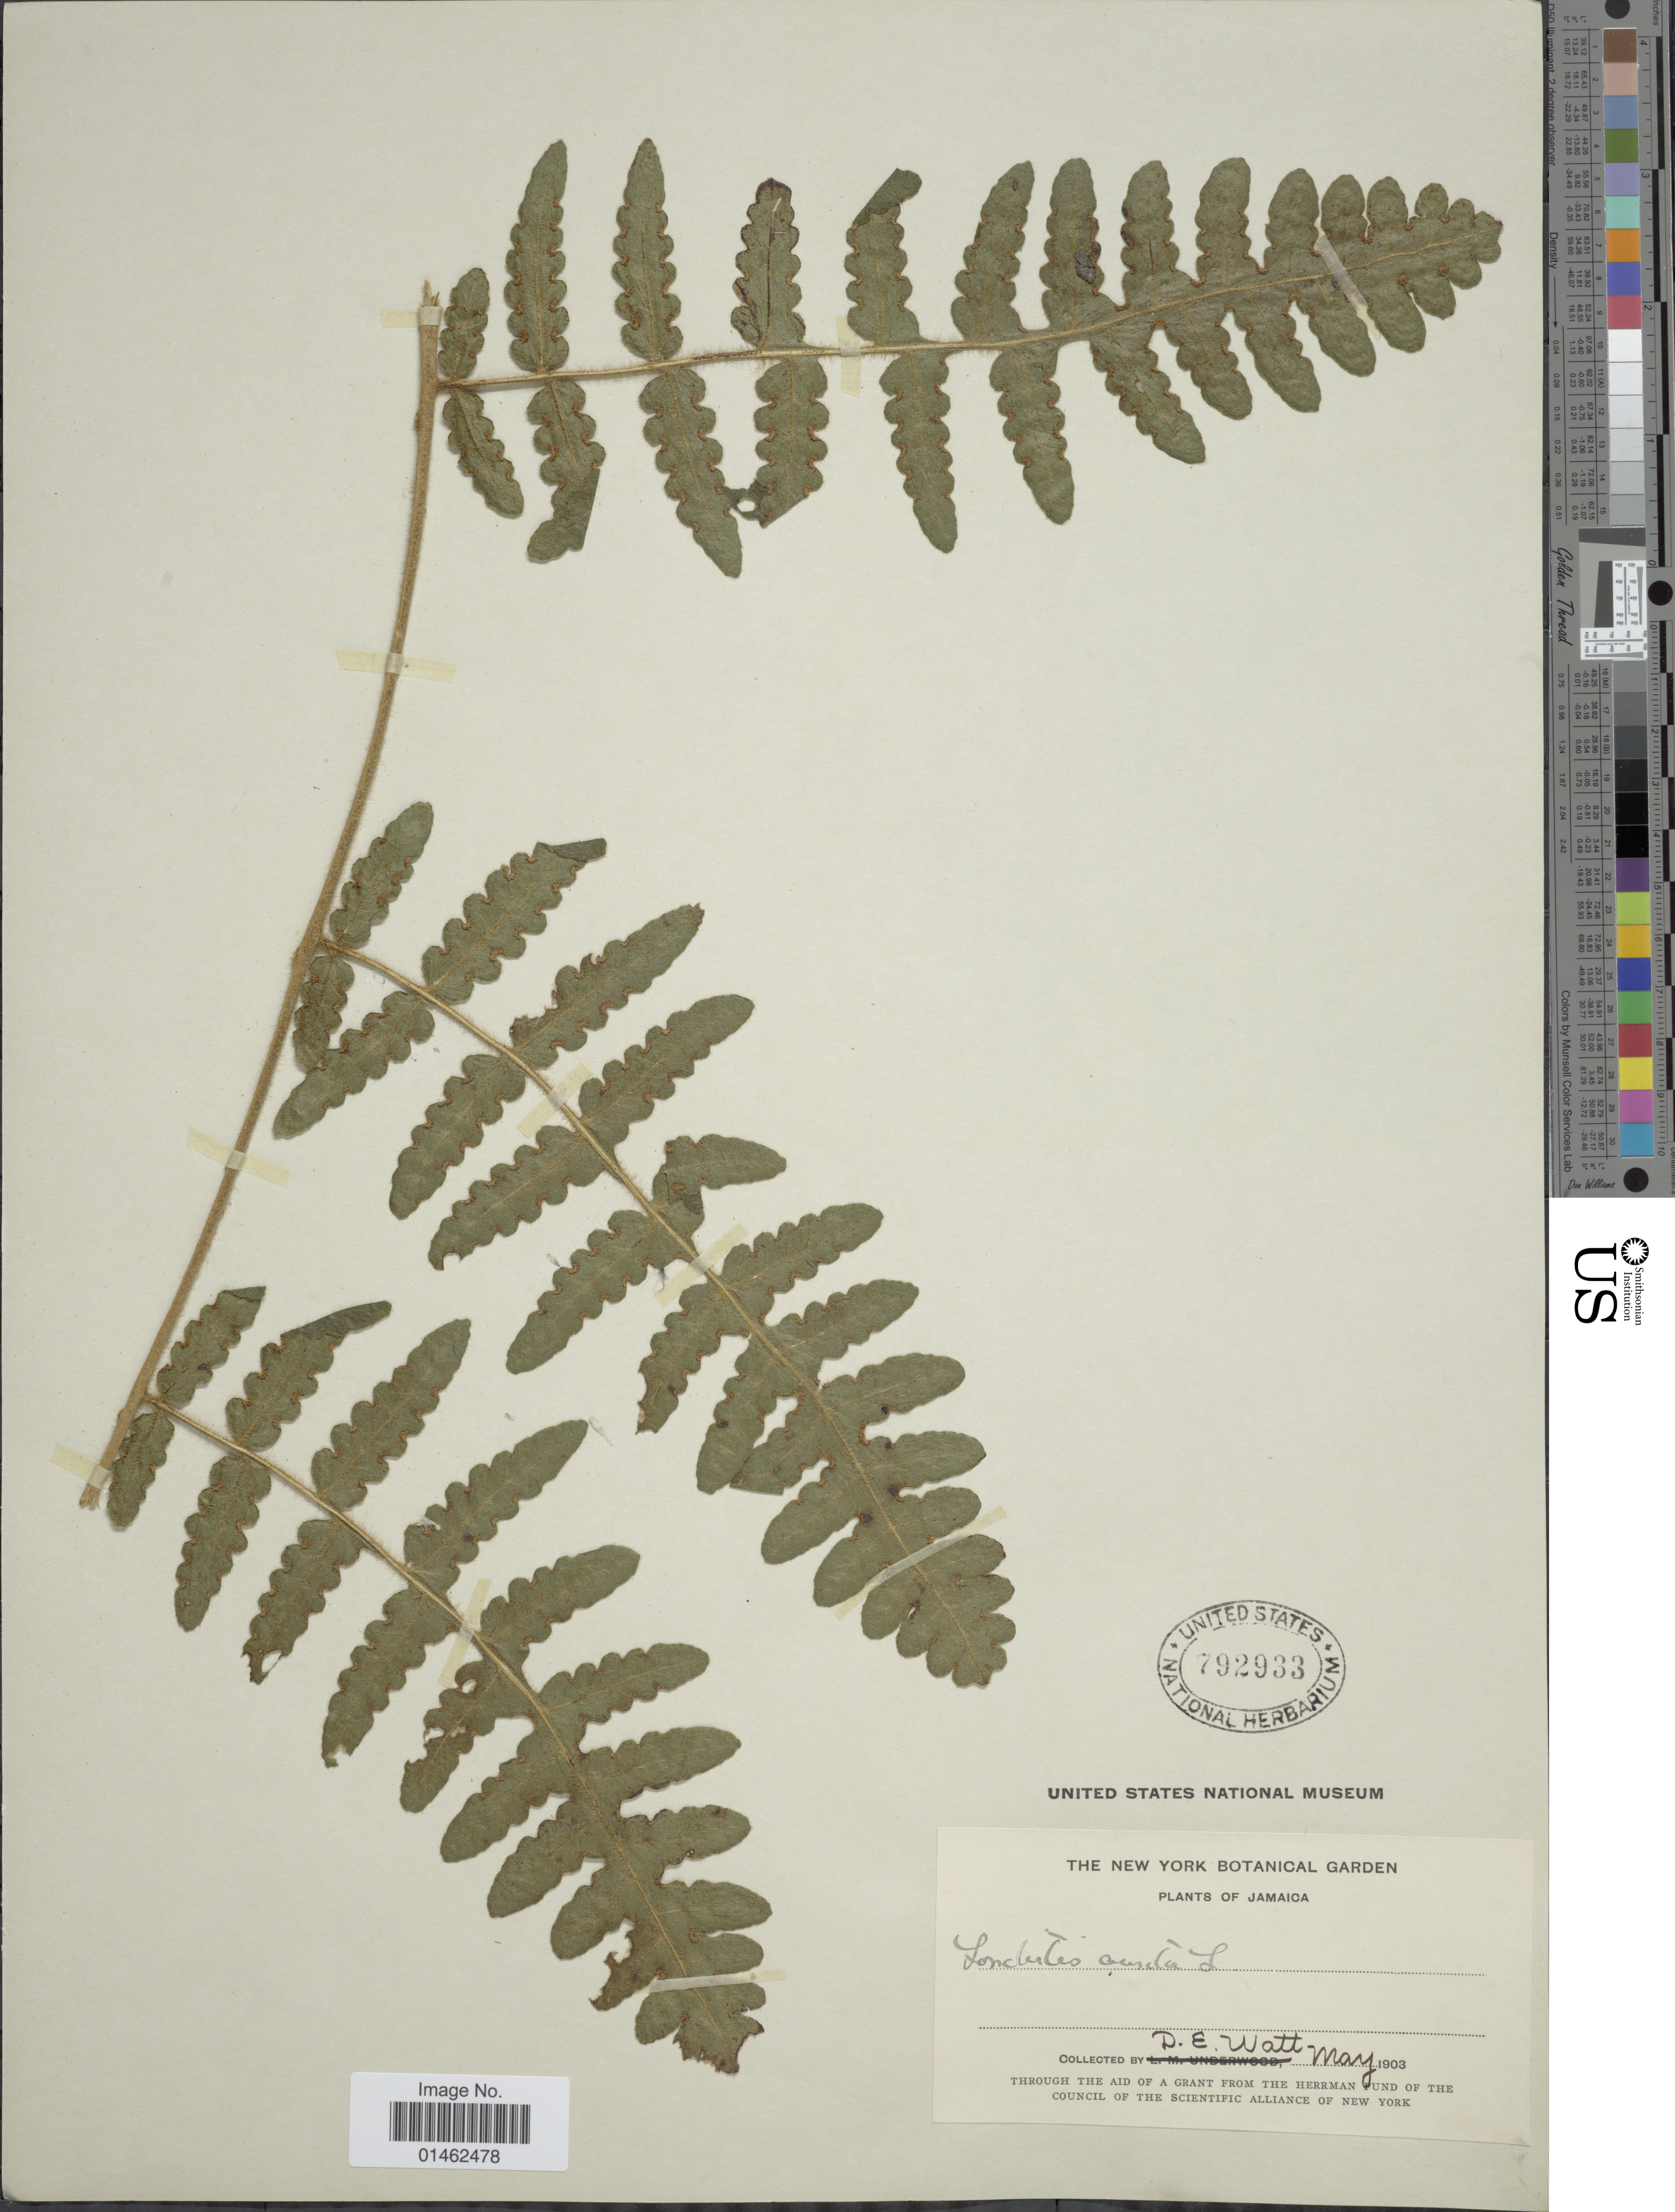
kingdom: Plantae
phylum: Tracheophyta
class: Polypodiopsida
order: Polypodiales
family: Dennstaedtiaceae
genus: Blotiella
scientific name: Blotiella lindeniana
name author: (Hook.) R.M. Tryon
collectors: D. Watt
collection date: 1903-05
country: Jamaica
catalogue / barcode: US 792933